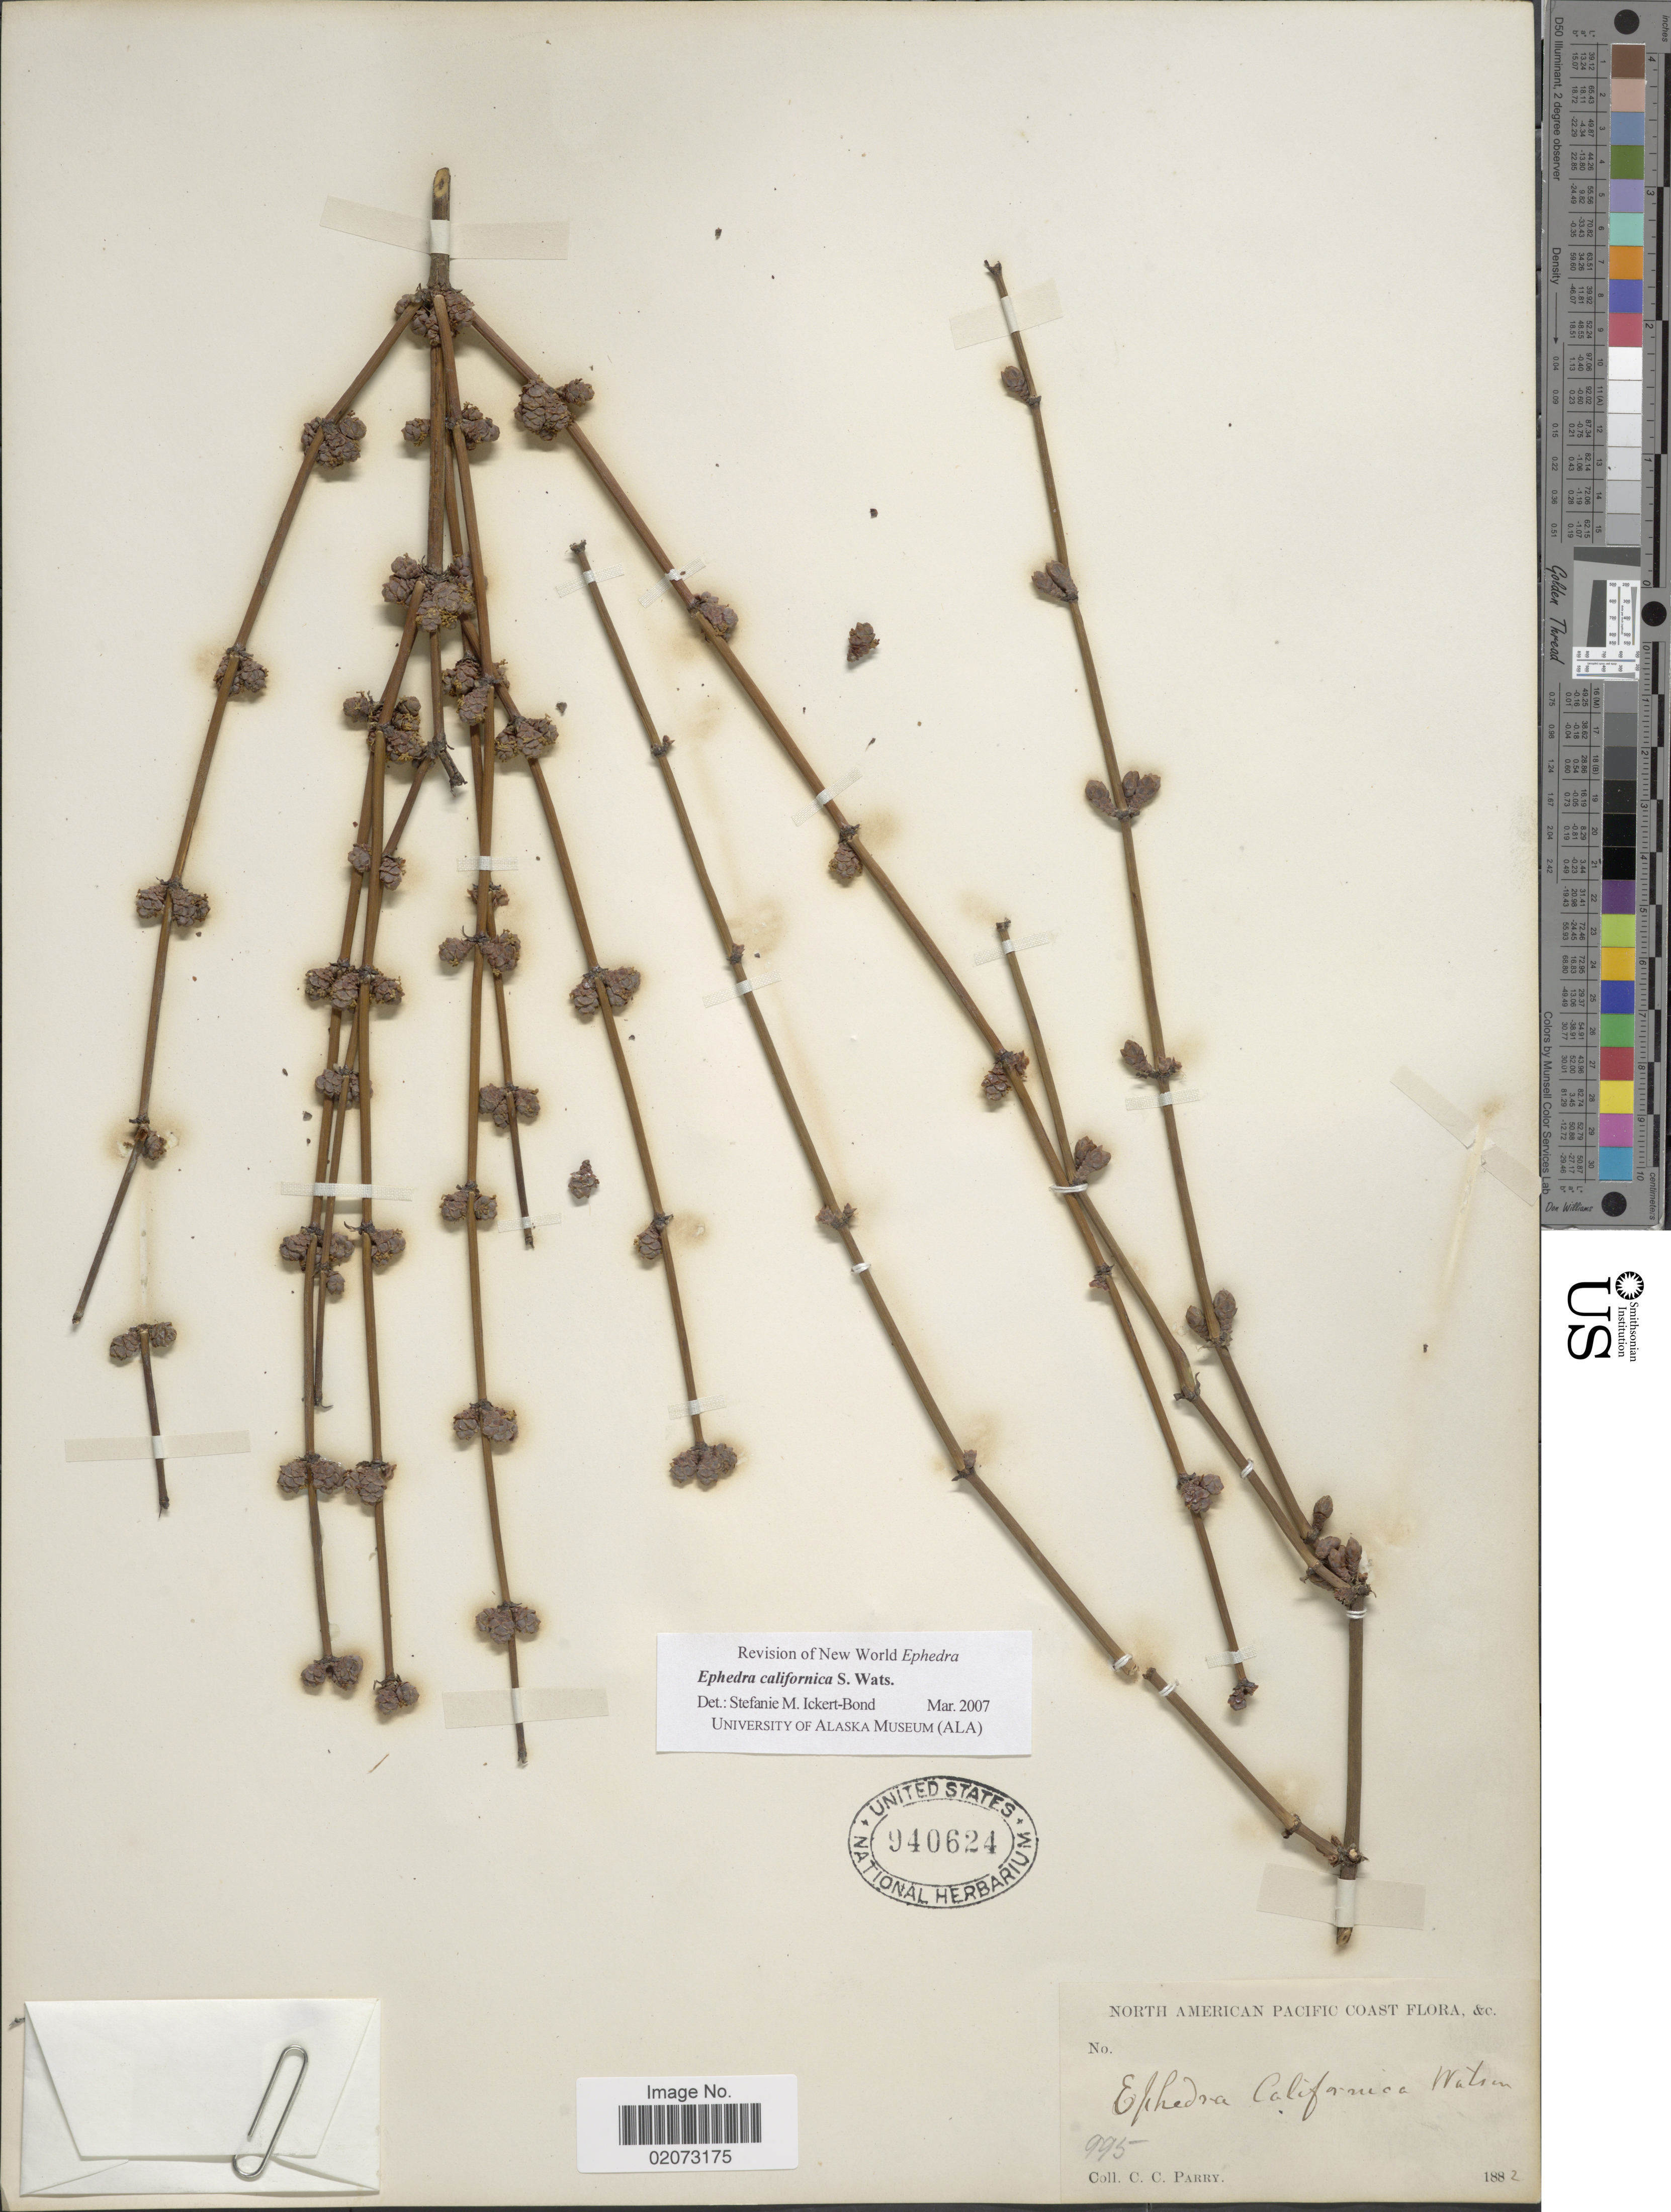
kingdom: Plantae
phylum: Tracheophyta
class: Gnetopsida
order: Ephedrales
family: Ephedraceae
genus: Ephedra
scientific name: Ephedra californica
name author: S. Watson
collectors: C. C. Parry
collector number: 995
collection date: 1882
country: United States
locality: North America Pacific Coast, &c.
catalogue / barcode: US 940624